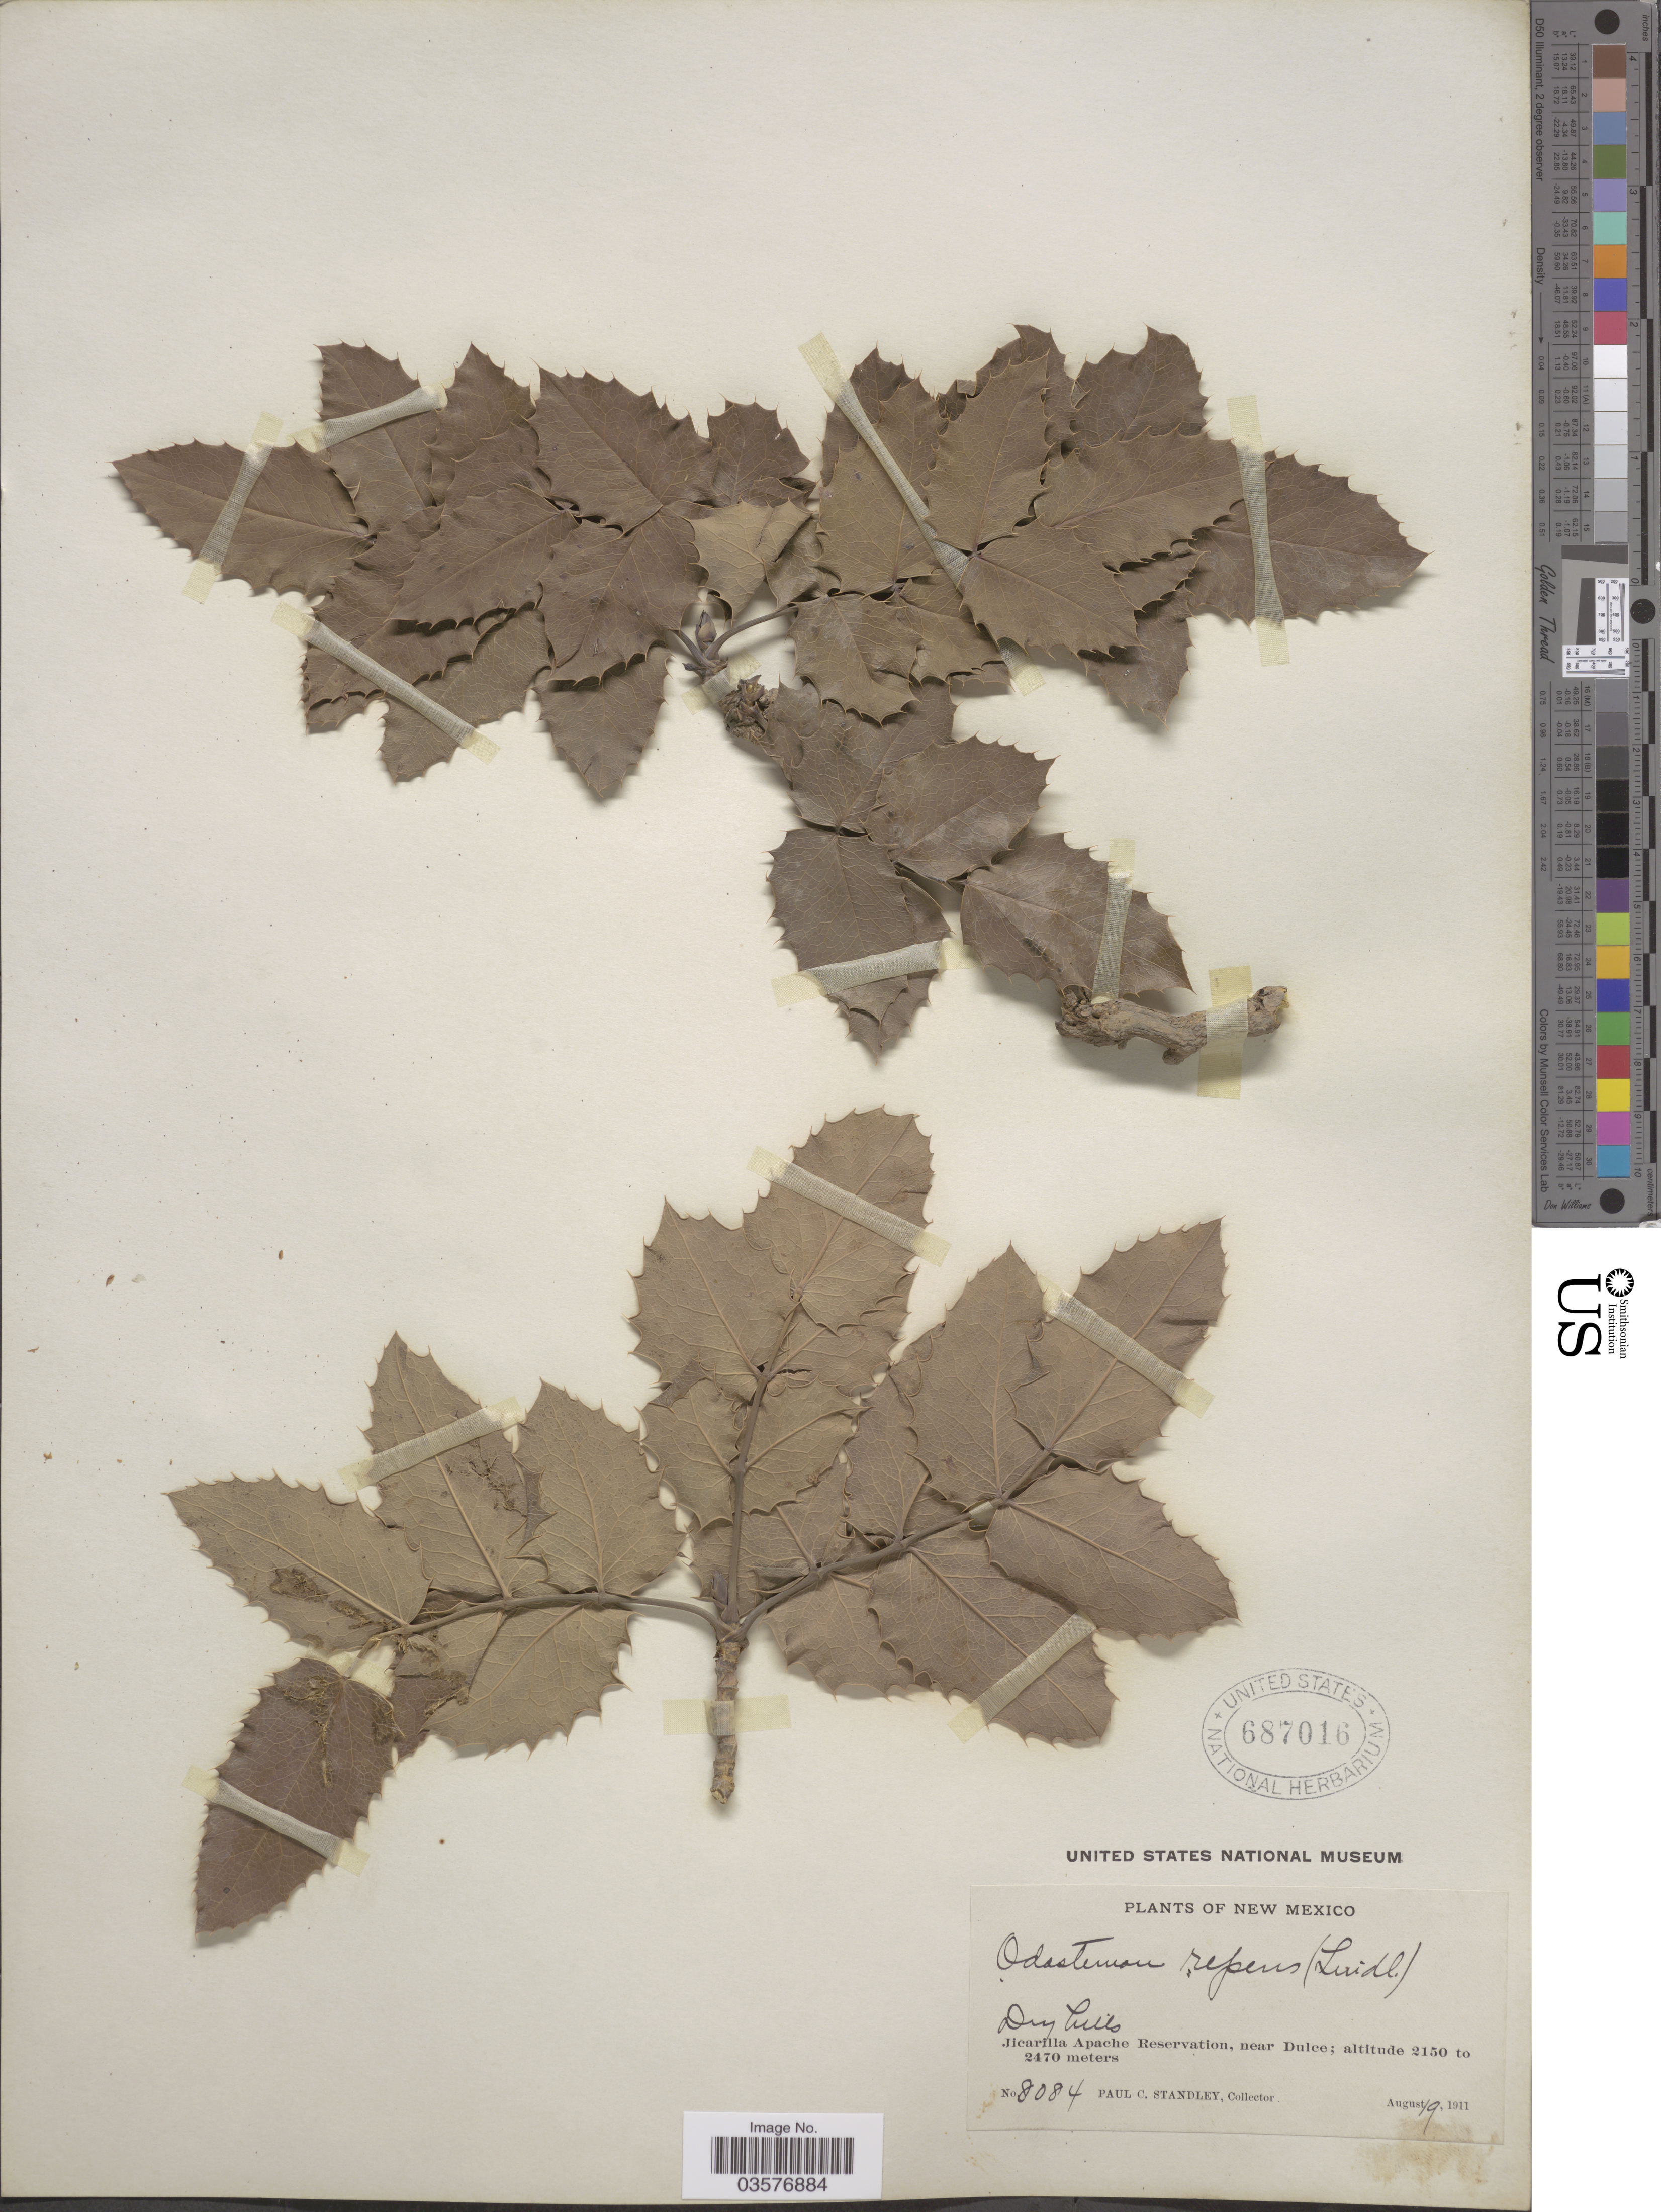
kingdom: Plantae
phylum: Tracheophyta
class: Magnoliopsida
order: Ranunculales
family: Berberidaceae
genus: Mahonia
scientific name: Mahonia repens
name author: (Lindl.) G. Don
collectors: P. C. Standley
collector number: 8084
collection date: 1911-08-19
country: United States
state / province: New Mexico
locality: Jicarilla Apache Reservation, near Dulce.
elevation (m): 2150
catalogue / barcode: US 687016